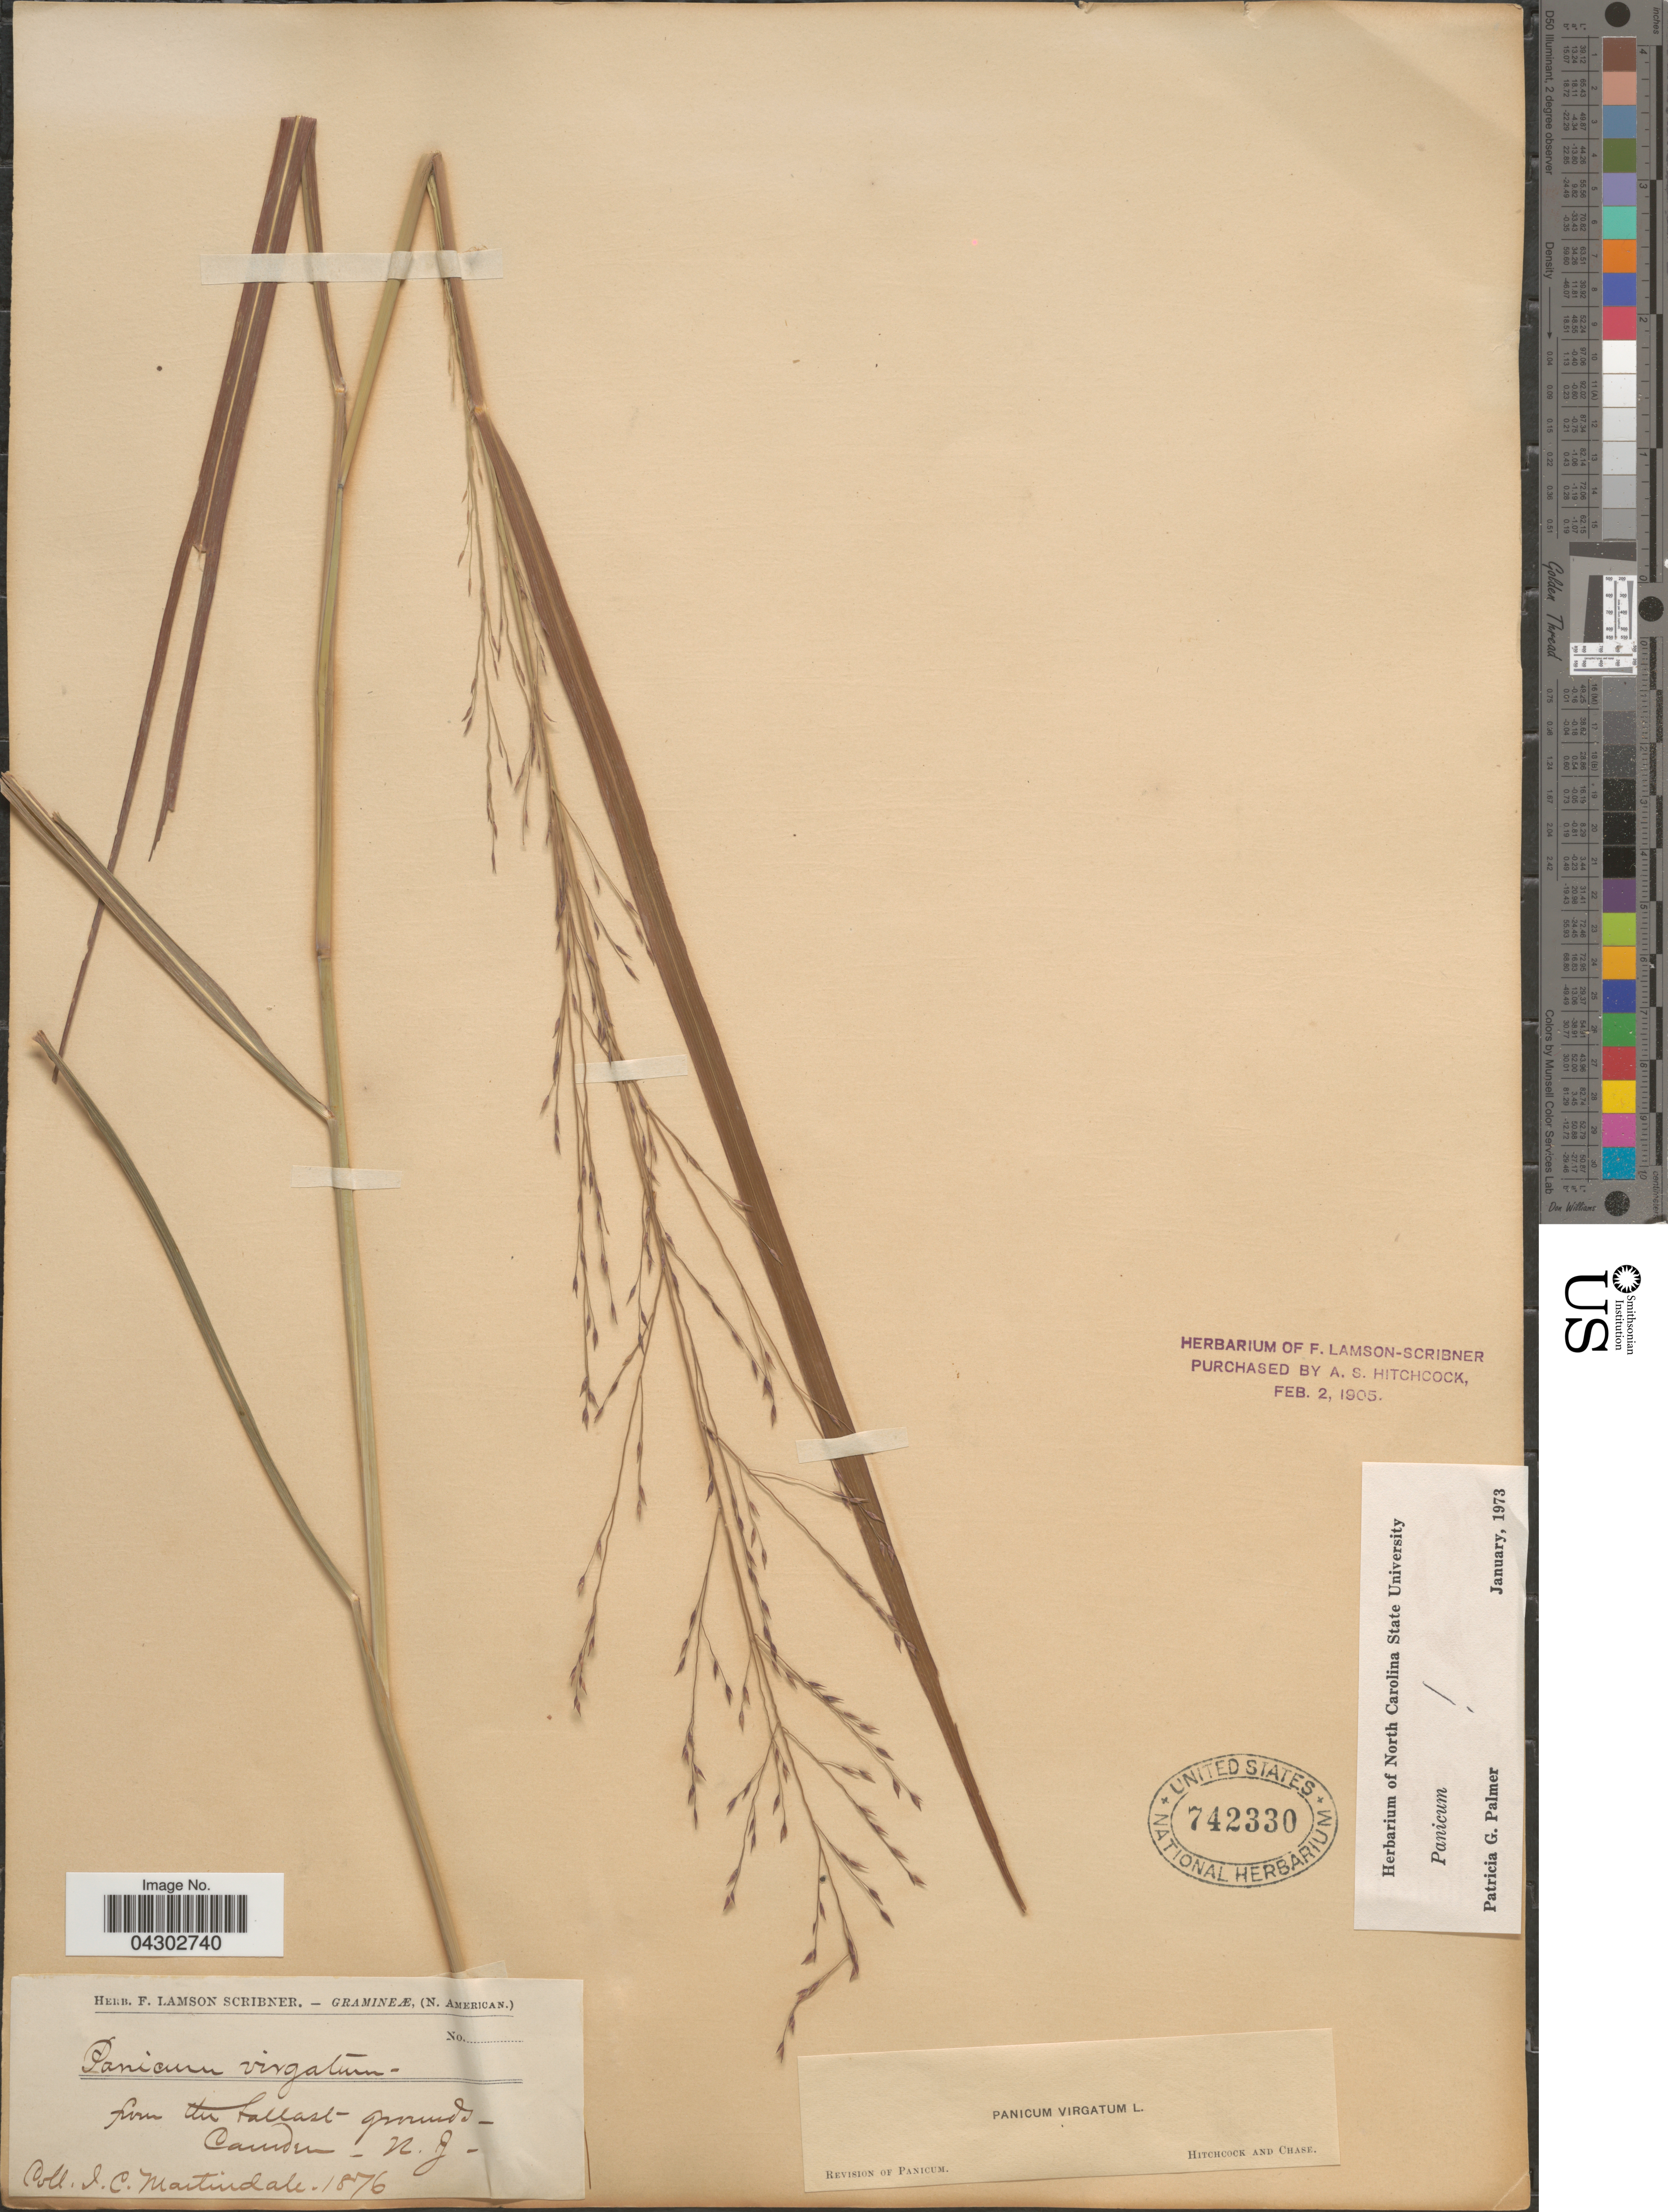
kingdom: Plantae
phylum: Tracheophyta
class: Liliopsida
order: Poales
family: Poaceae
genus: Panicum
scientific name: Panicum virgatum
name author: L.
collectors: J. Martindale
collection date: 1876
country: United States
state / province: New Jersey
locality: Camden.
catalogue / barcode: US 742330